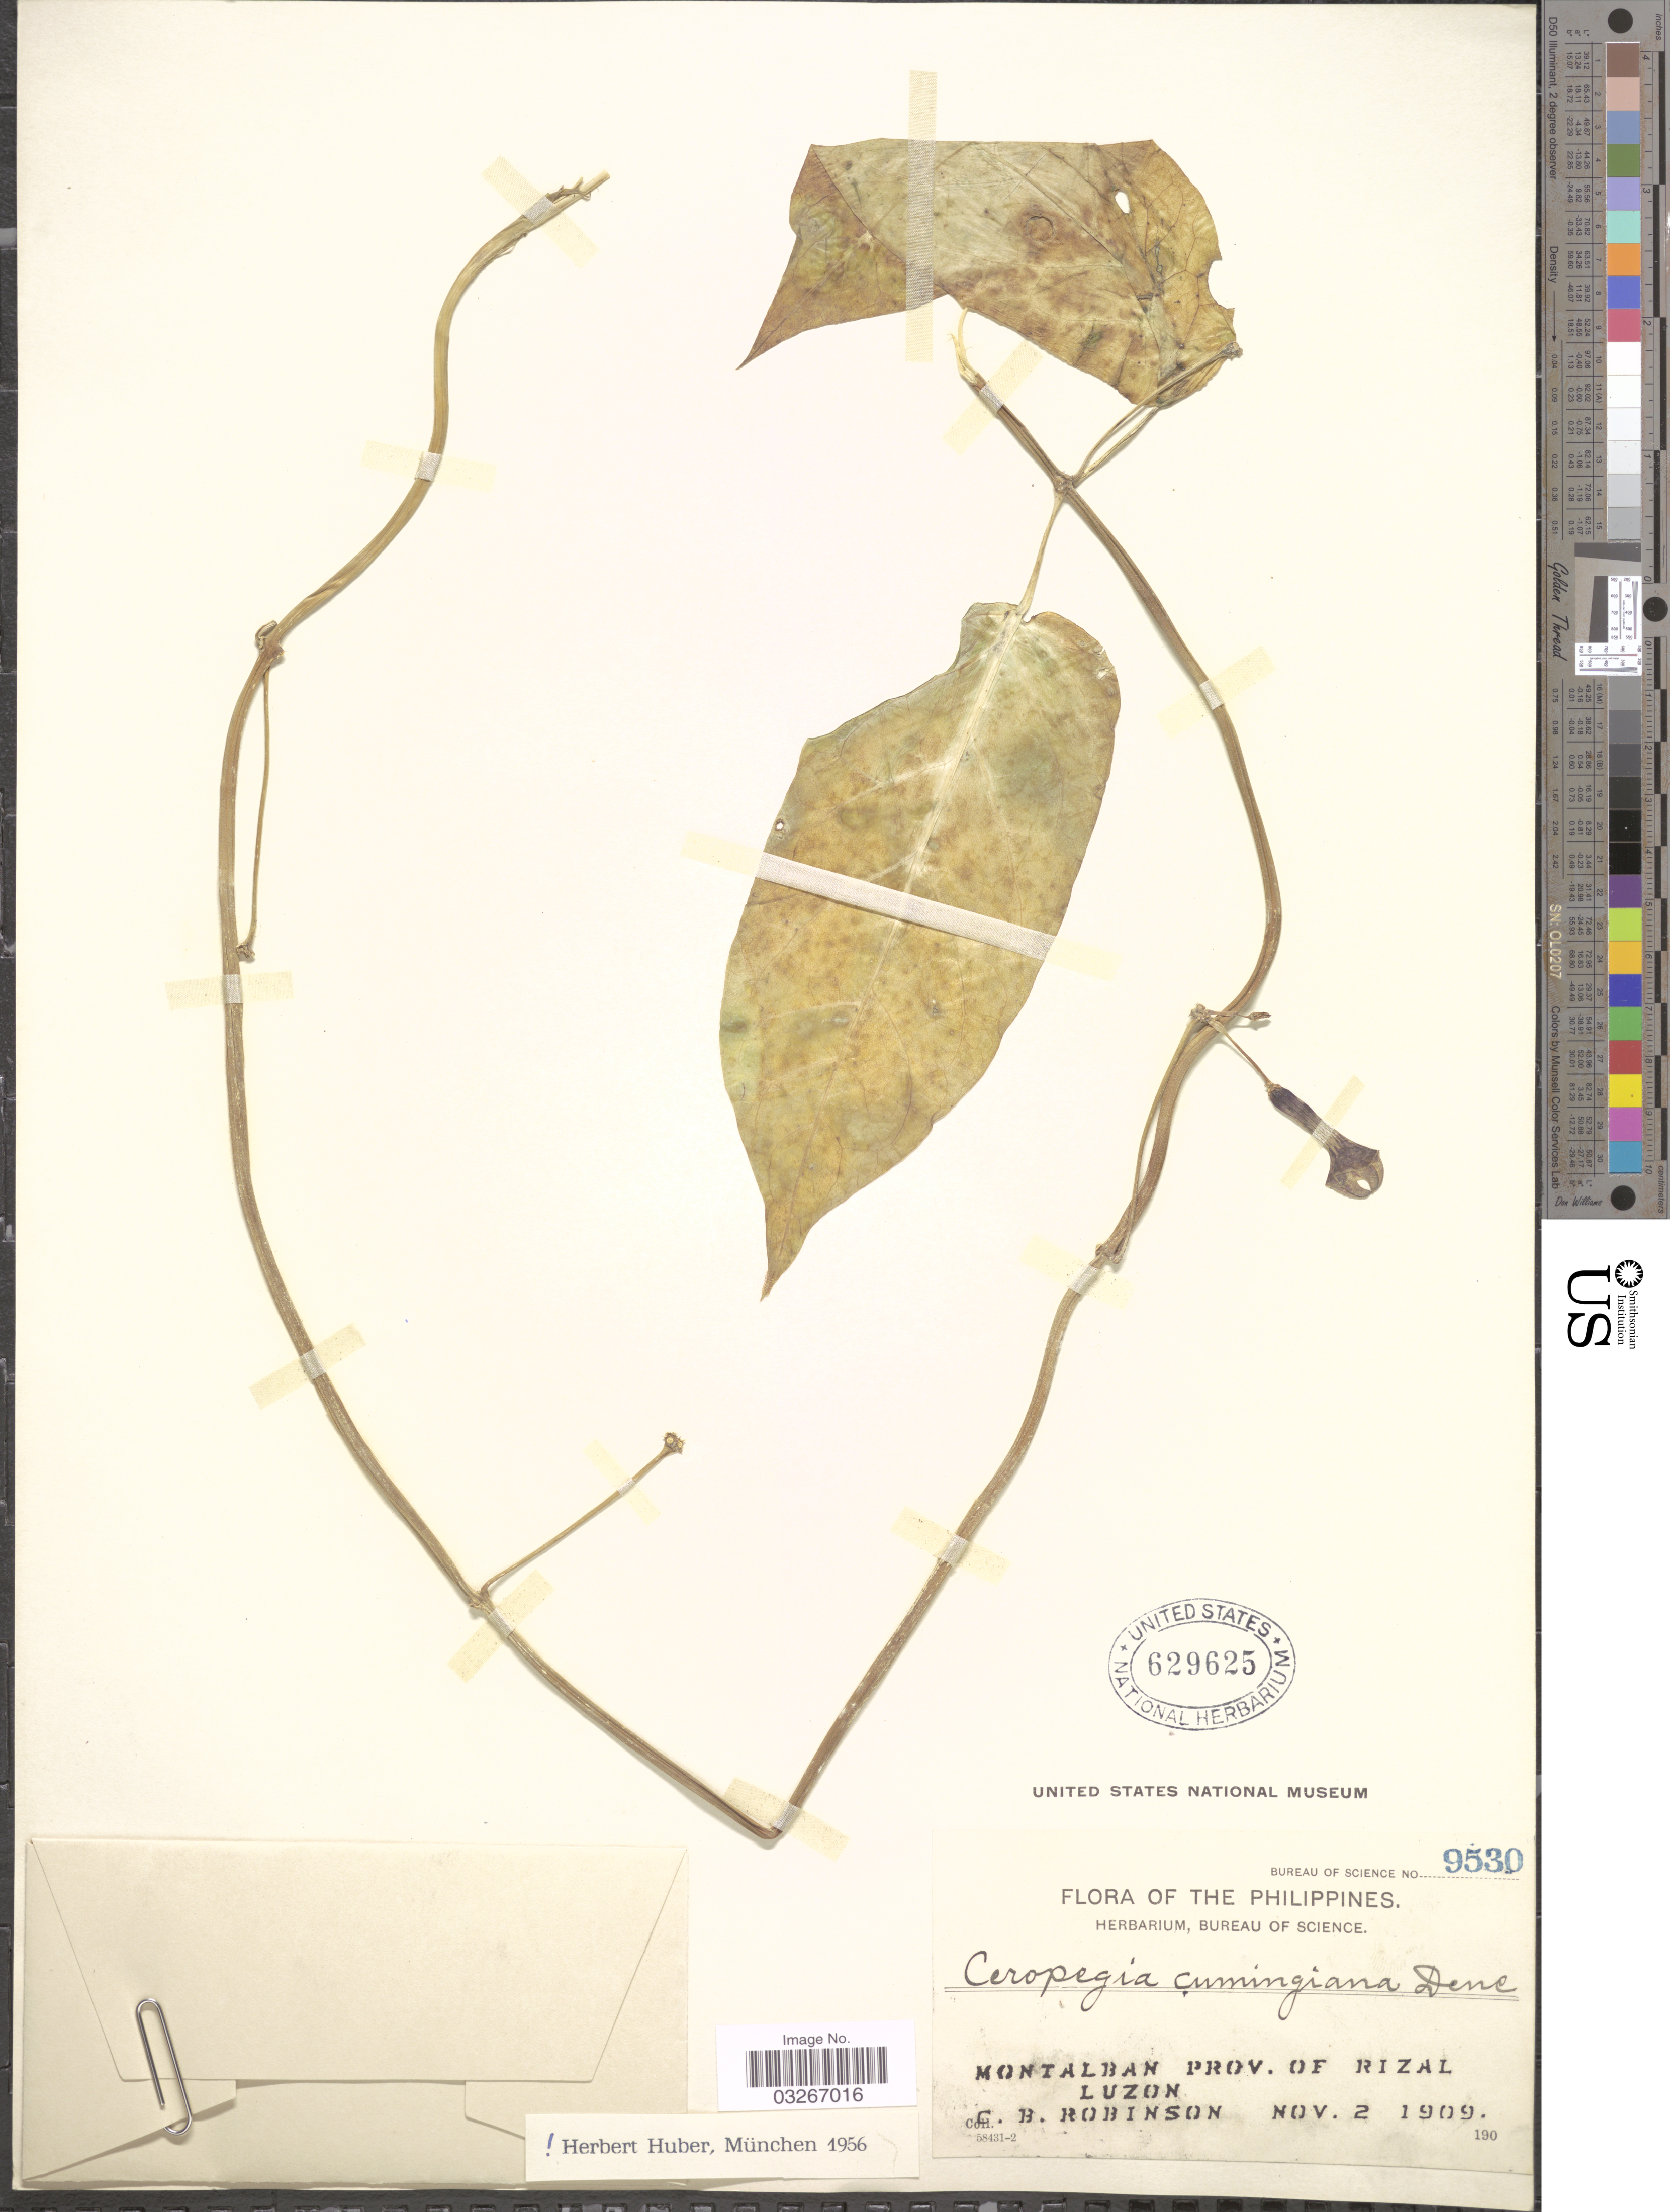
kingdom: Plantae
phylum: Tracheophyta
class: Magnoliopsida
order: Gentianales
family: Apocynaceae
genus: Ceropegia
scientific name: Ceropegia cumingiana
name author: Decne.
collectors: C. Robinson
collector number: Bureau of Science 9530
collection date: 1909-11-02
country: Philippines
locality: Montalban Prov. of Rizal Luzon.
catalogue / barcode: US 629625